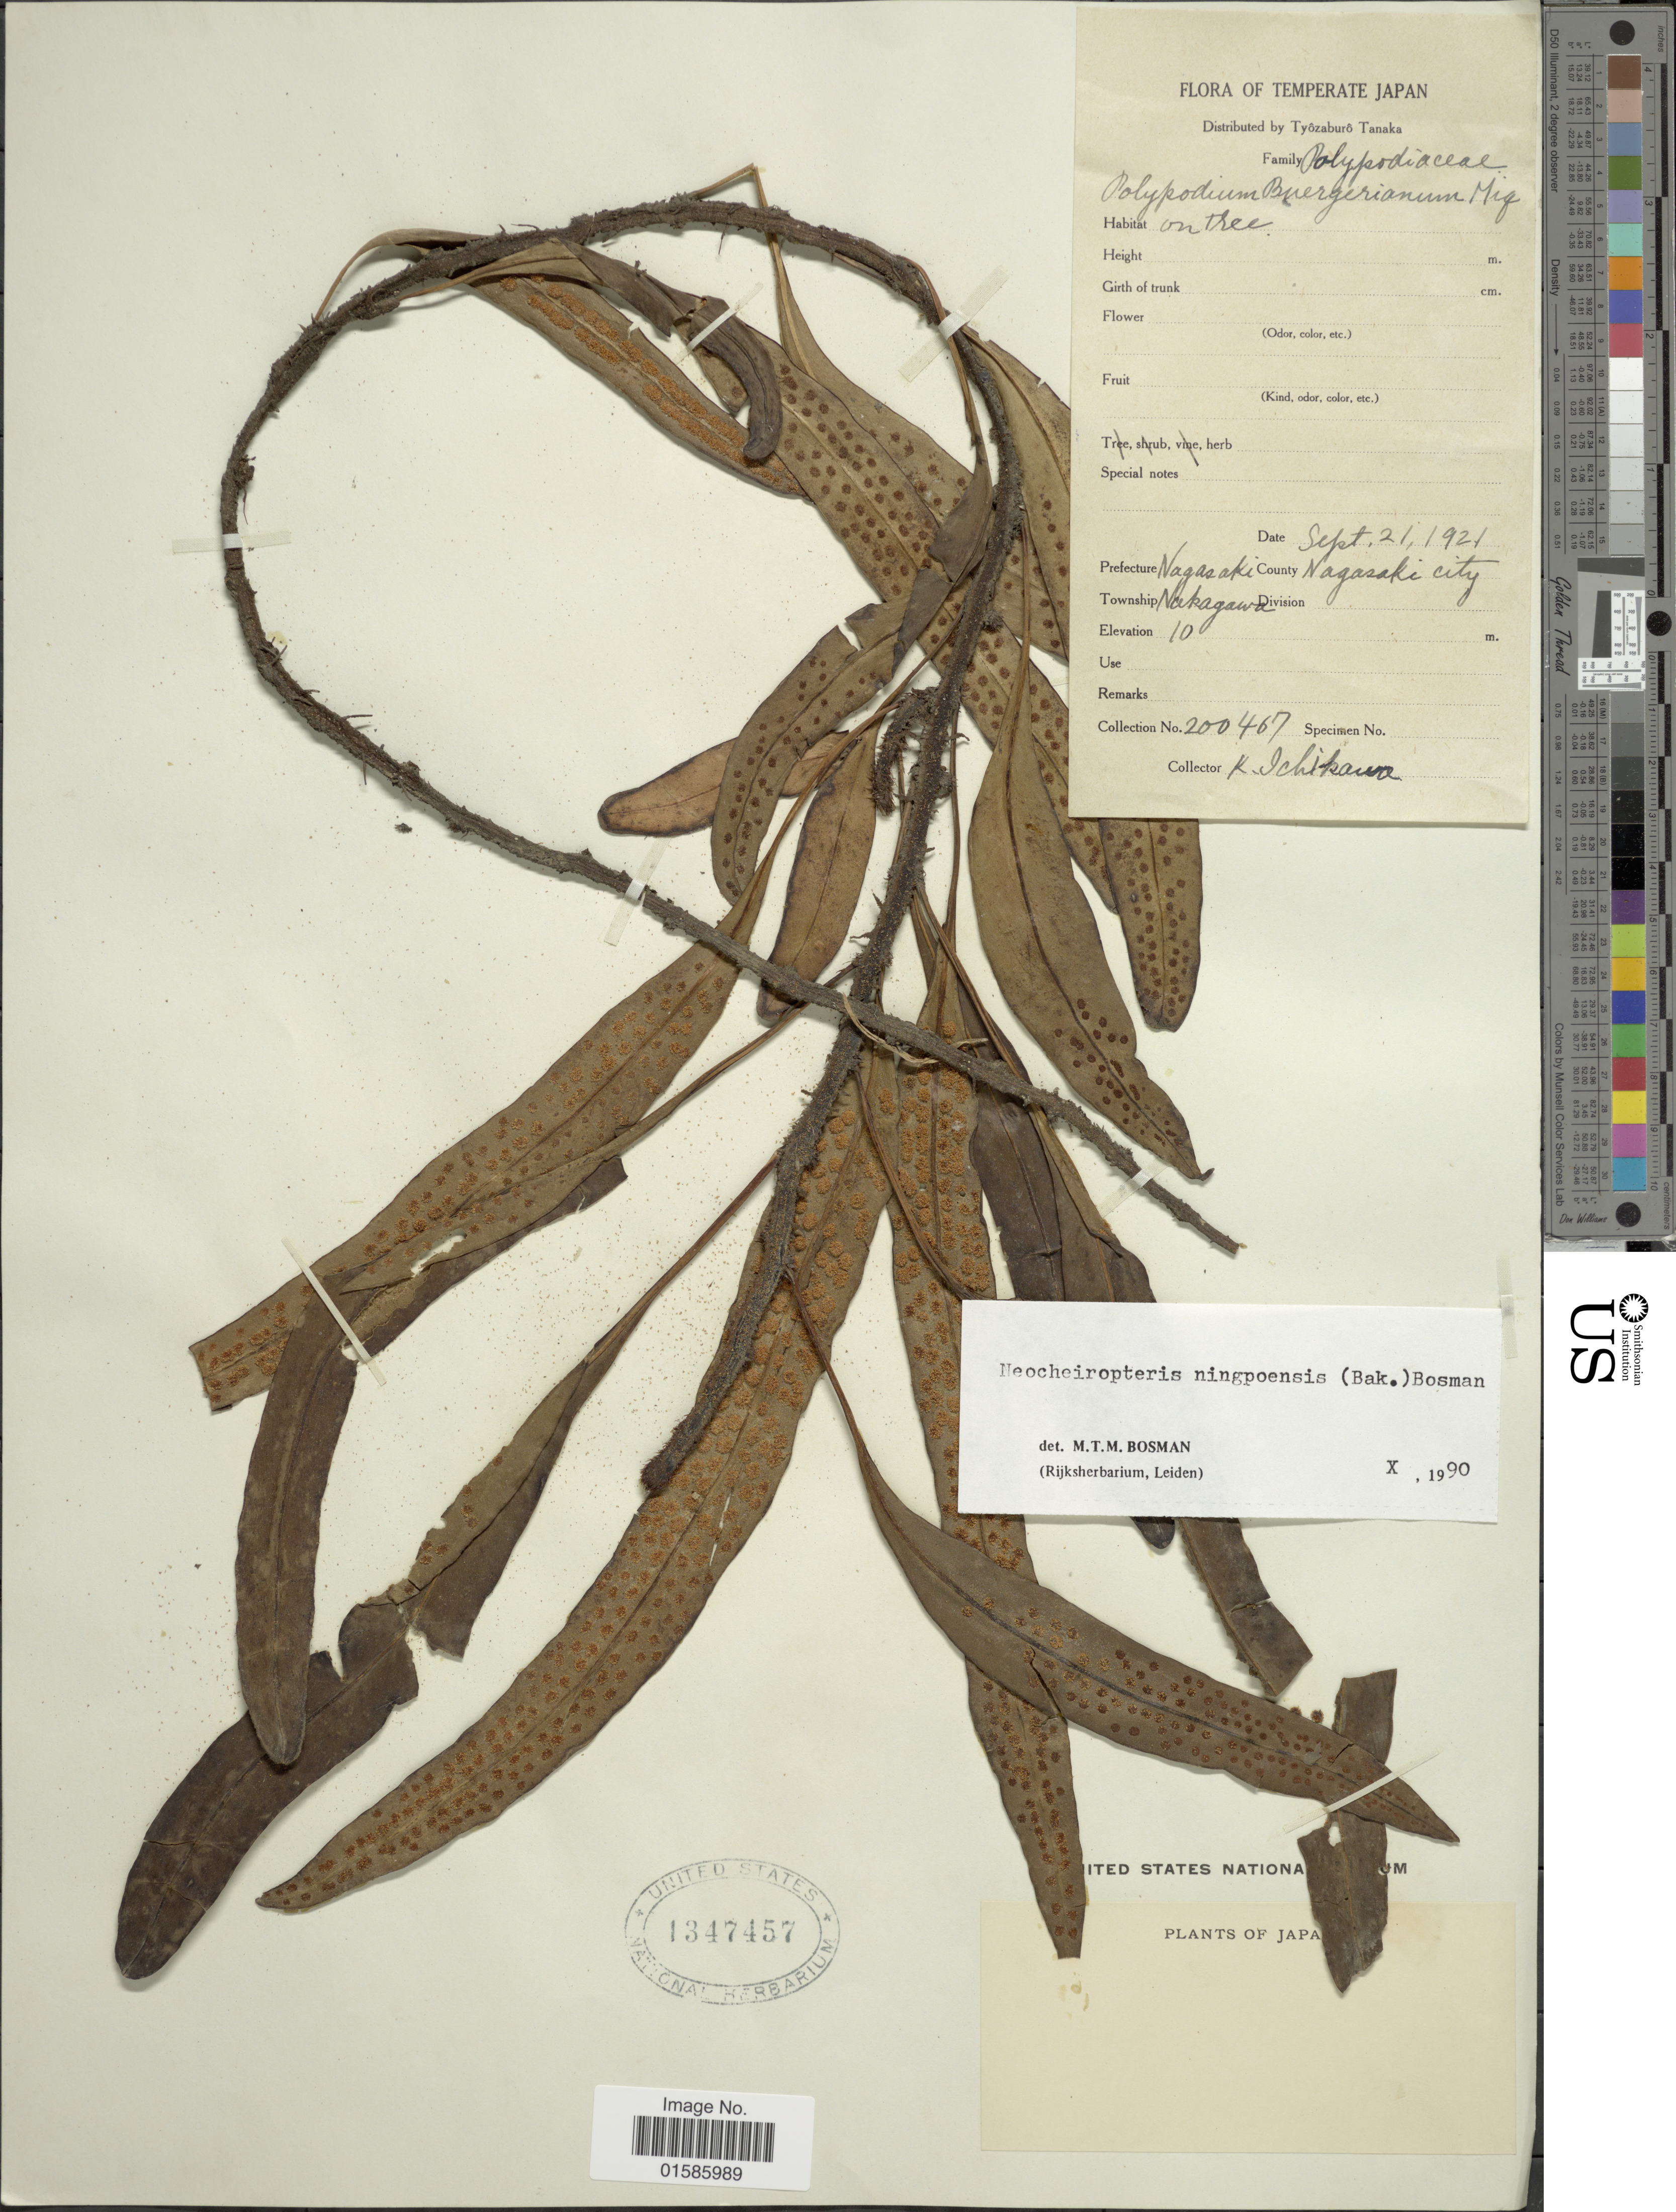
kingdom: Plantae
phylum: Tracheophyta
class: Polypodiopsida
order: Polypodiales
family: Polypodiaceae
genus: Microsorum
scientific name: Microsorum ningpoensis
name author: (Baker)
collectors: K. Ichikawa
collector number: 200467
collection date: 1921-09-21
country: Japan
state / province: Nagasaki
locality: Temperate Japan, prefecture Nagasaki, County Nagasaki City, Nakagawa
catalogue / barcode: US 1347457